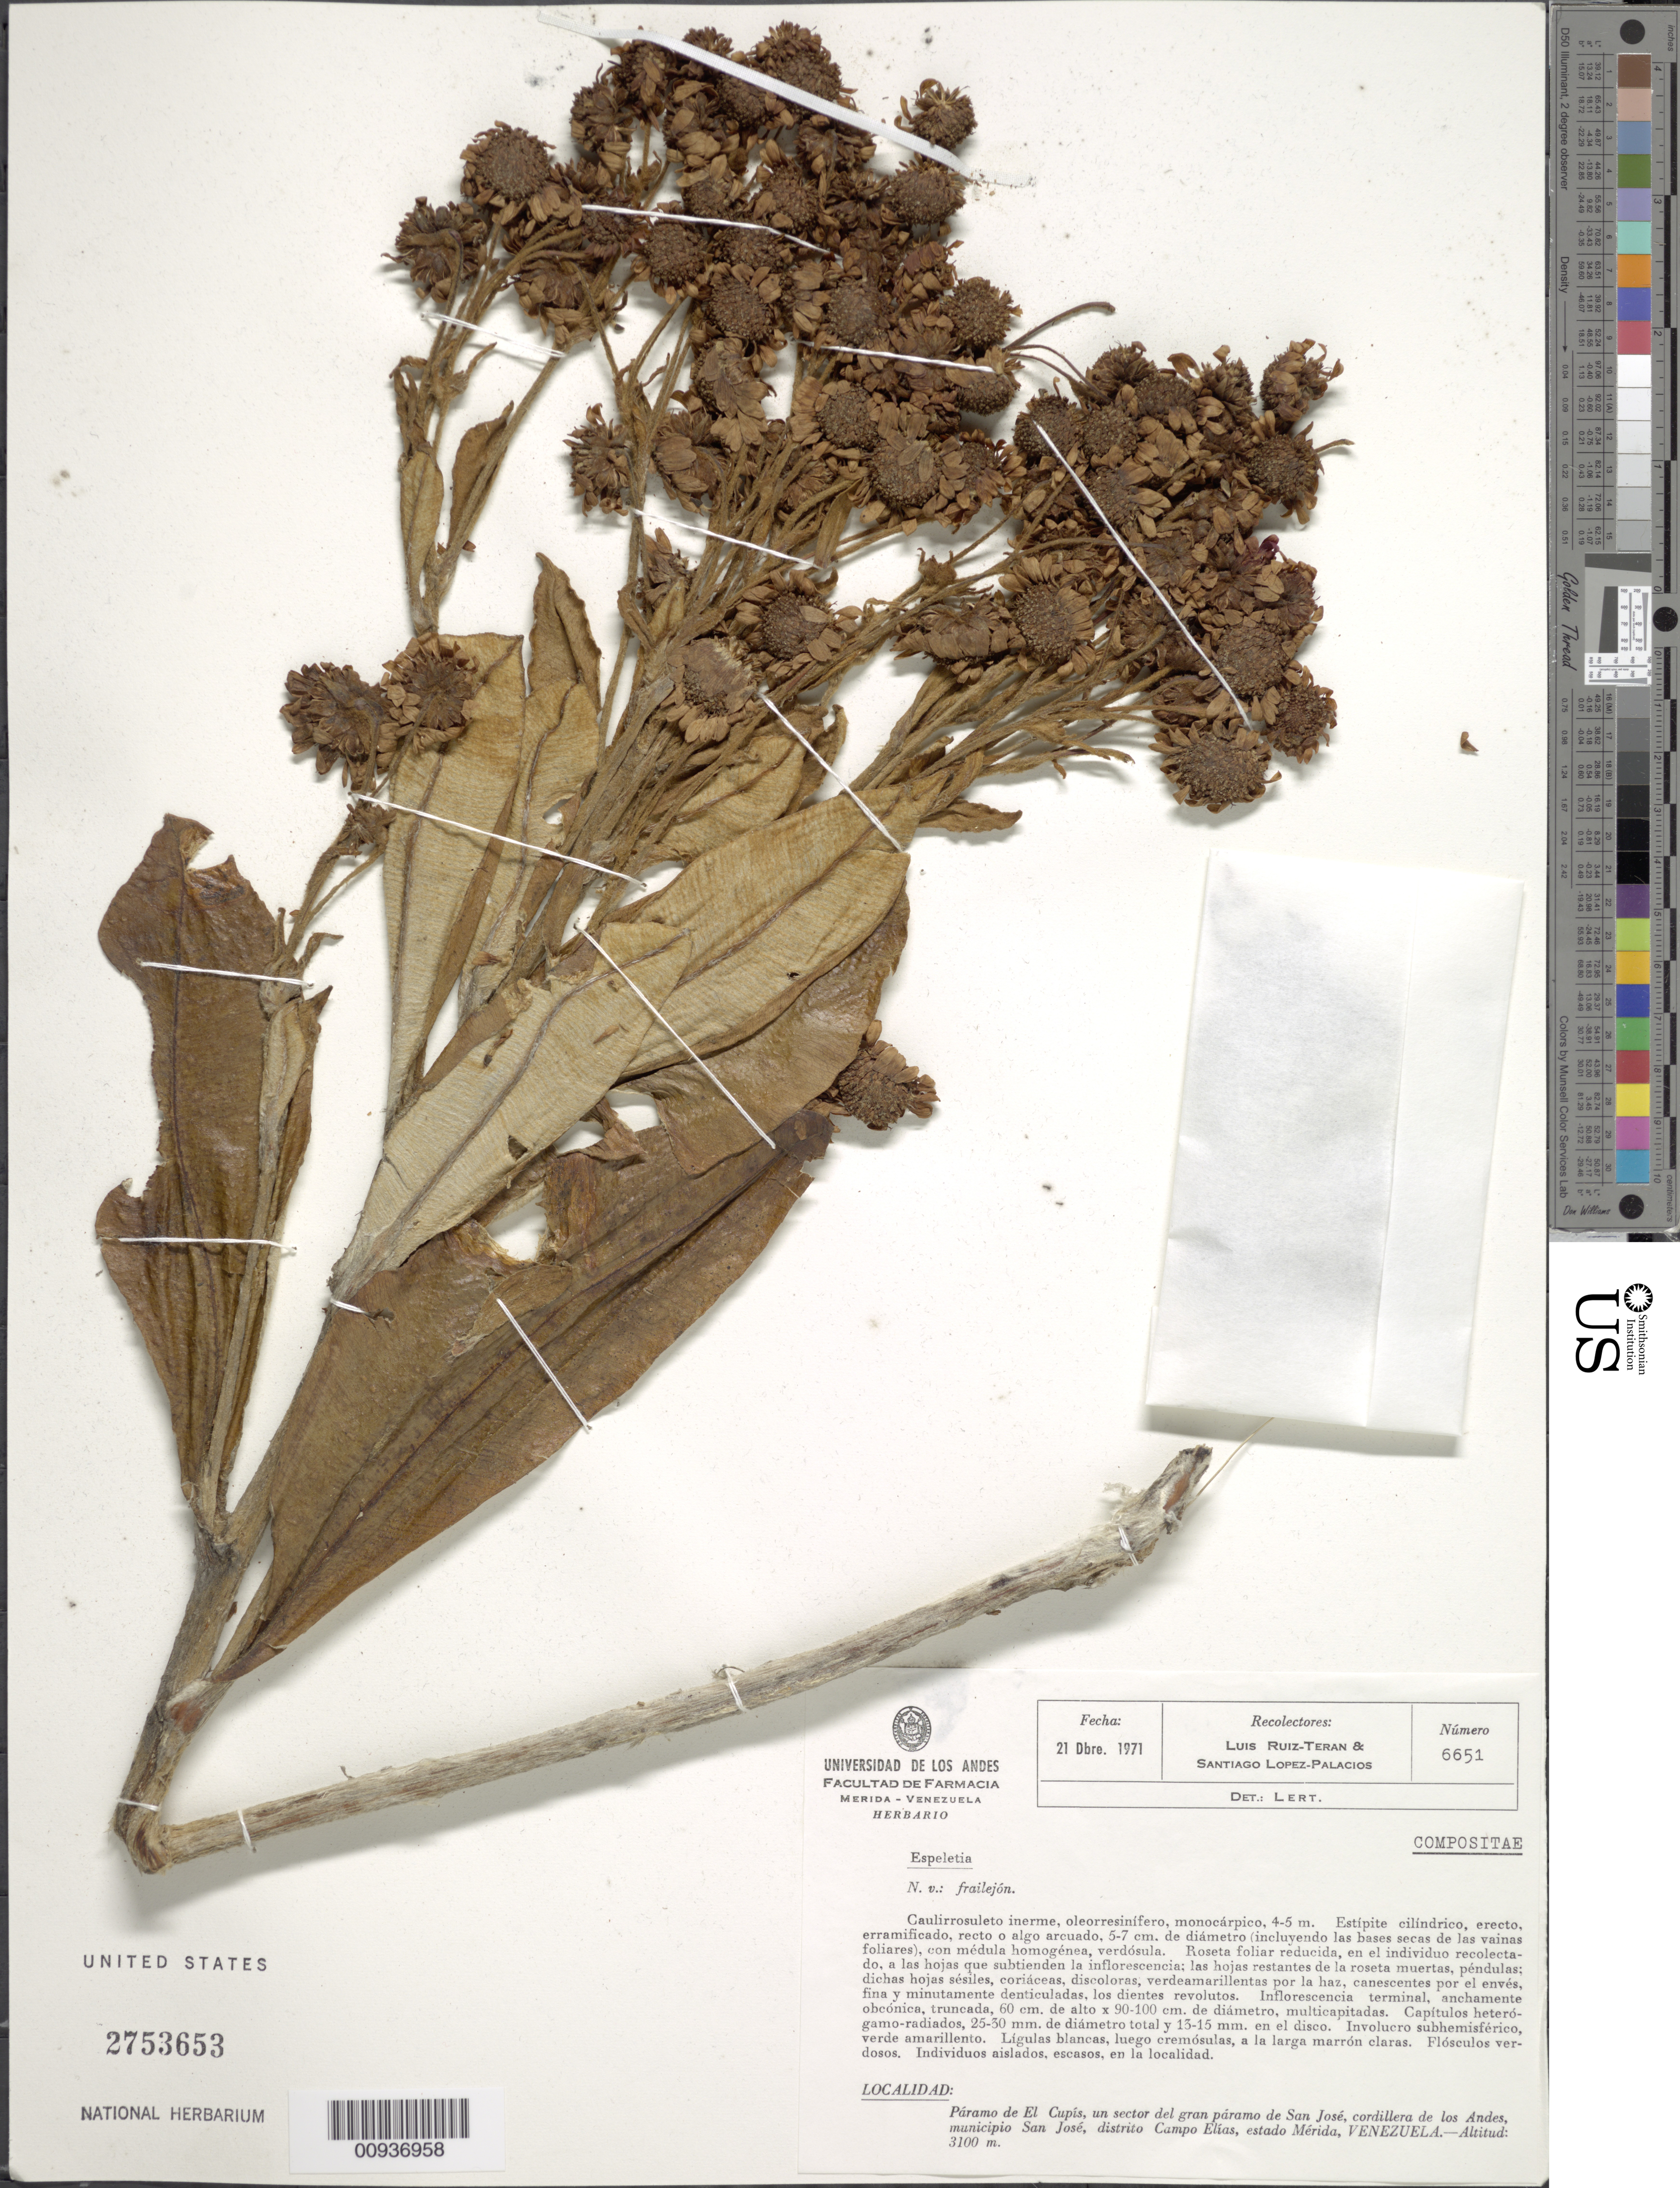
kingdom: Plantae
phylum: Tracheophyta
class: Magnoliopsida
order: Asterales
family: Asteraceae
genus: Libanothamnus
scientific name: Libanothamnus spectabilis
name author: (Cuatrec.) Cuatrec.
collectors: L. Teran & S. López-Palacios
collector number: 6651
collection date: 1971-10-21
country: Venezuela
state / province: Mérida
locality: Paramo de El Cupis, un sector del gran paramo de San Jose, Cordillera de Los Andes, Municipio San Jose, Distrito Campo Elias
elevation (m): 3100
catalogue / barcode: US 2753653